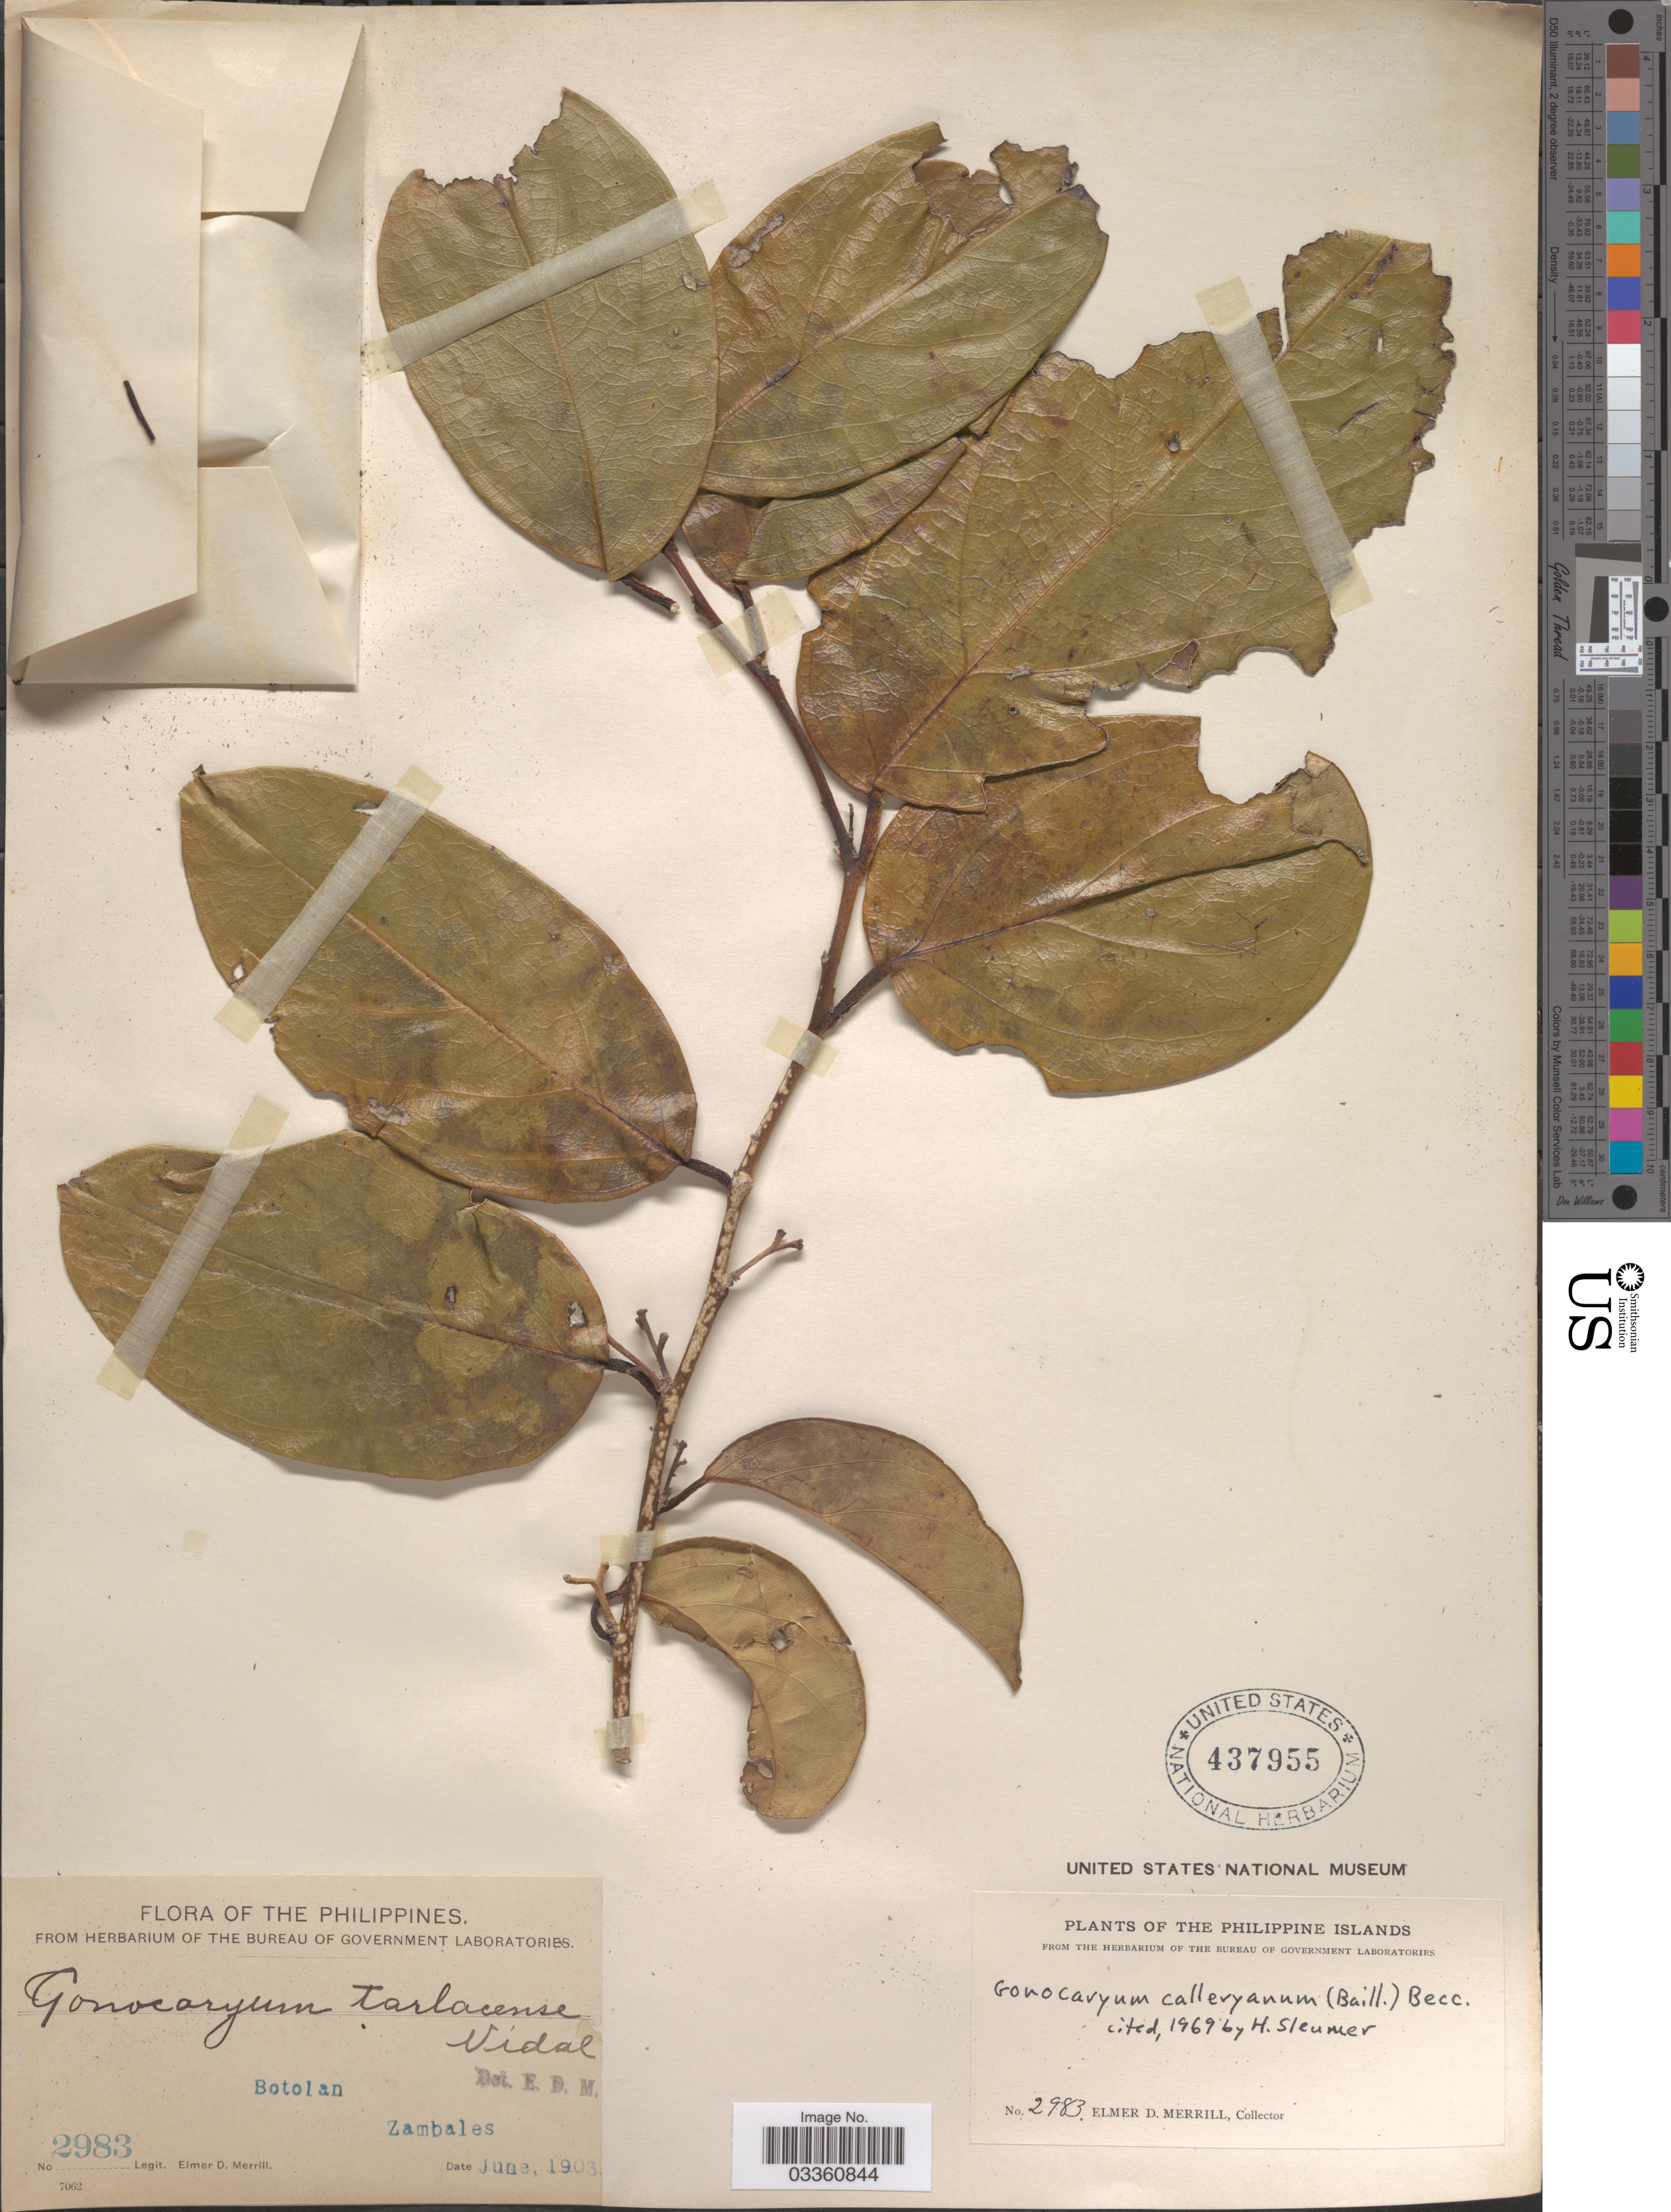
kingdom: Plantae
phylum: Tracheophyta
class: Magnoliopsida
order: Cardiopteridales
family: Cardiopteridaceae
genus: Gonocaryum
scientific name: Gonocaryum calleryanum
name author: (Baill.) Becc.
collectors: E. D. Merrill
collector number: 2983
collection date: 1903-06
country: Philippines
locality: Botolan. Zambales.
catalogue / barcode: US 437955